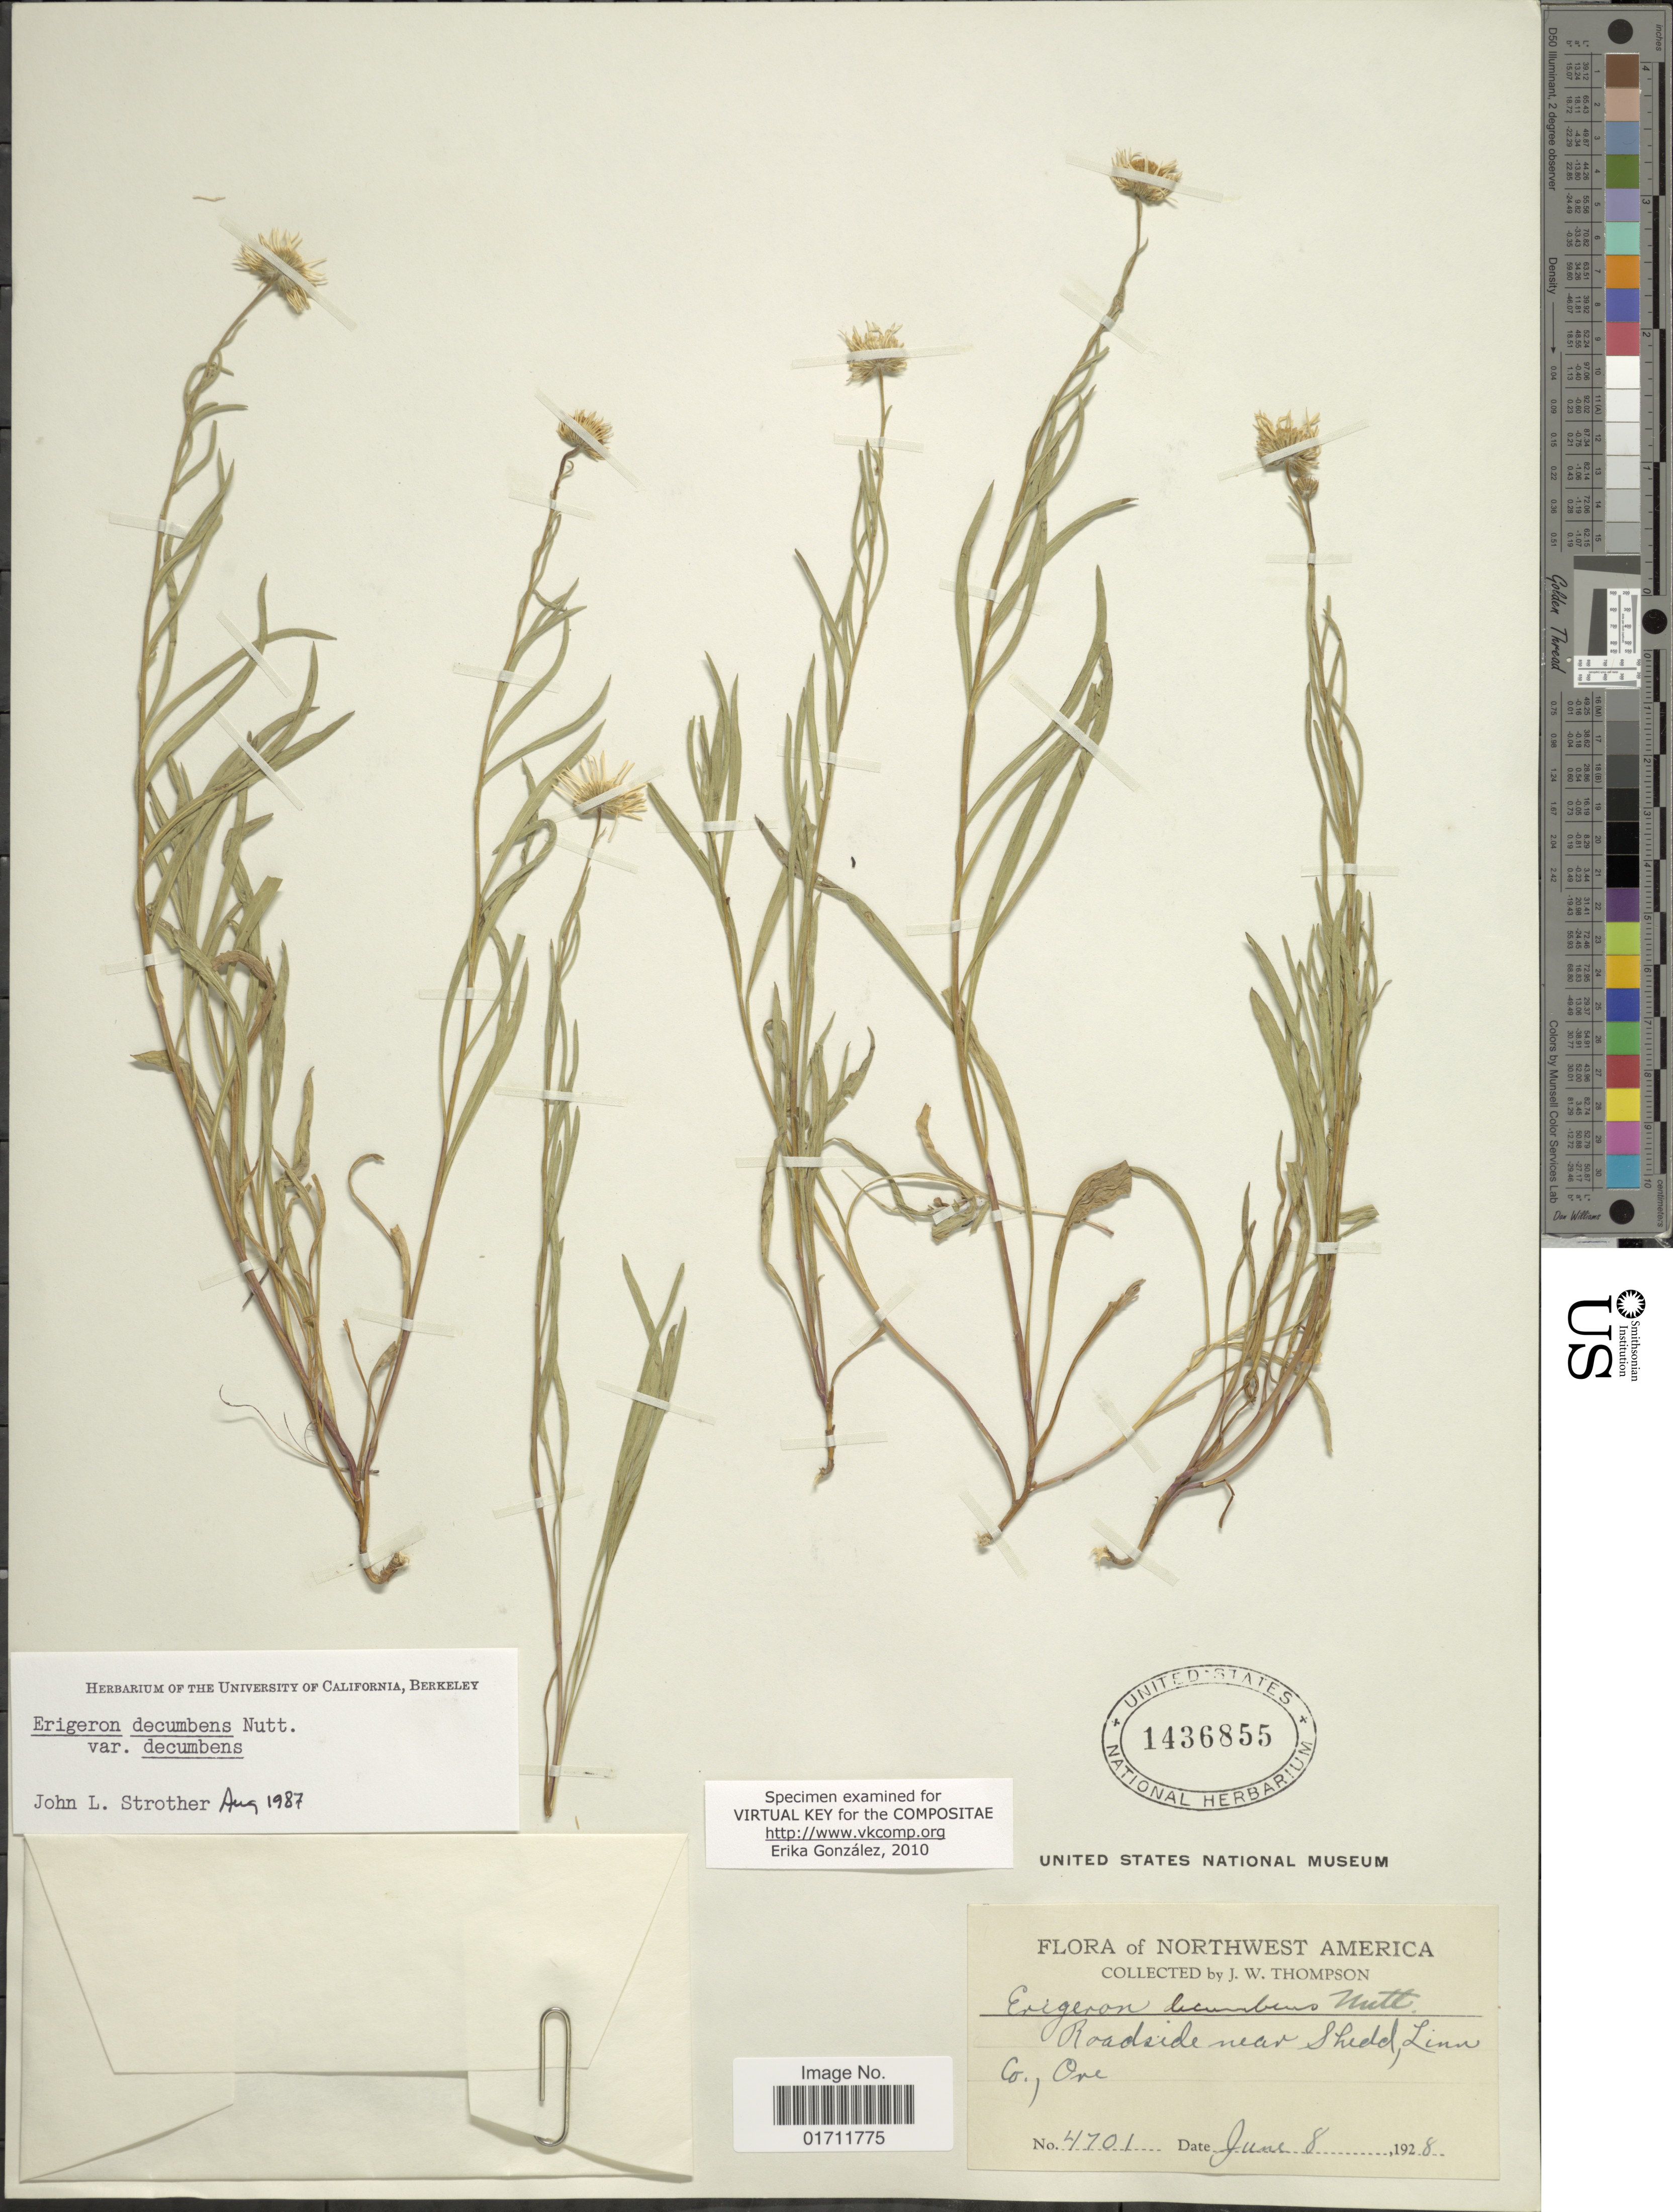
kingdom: Plantae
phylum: Tracheophyta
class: Magnoliopsida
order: Asterales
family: Asteraceae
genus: Erigeron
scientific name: Erigeron decumbens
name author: Nutt.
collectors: J. W. Thompson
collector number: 4701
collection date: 1928-06-08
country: United States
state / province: Oregon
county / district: Linn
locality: Northwest America, Roadside near Shedd, Linn Co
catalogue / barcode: US 1436855